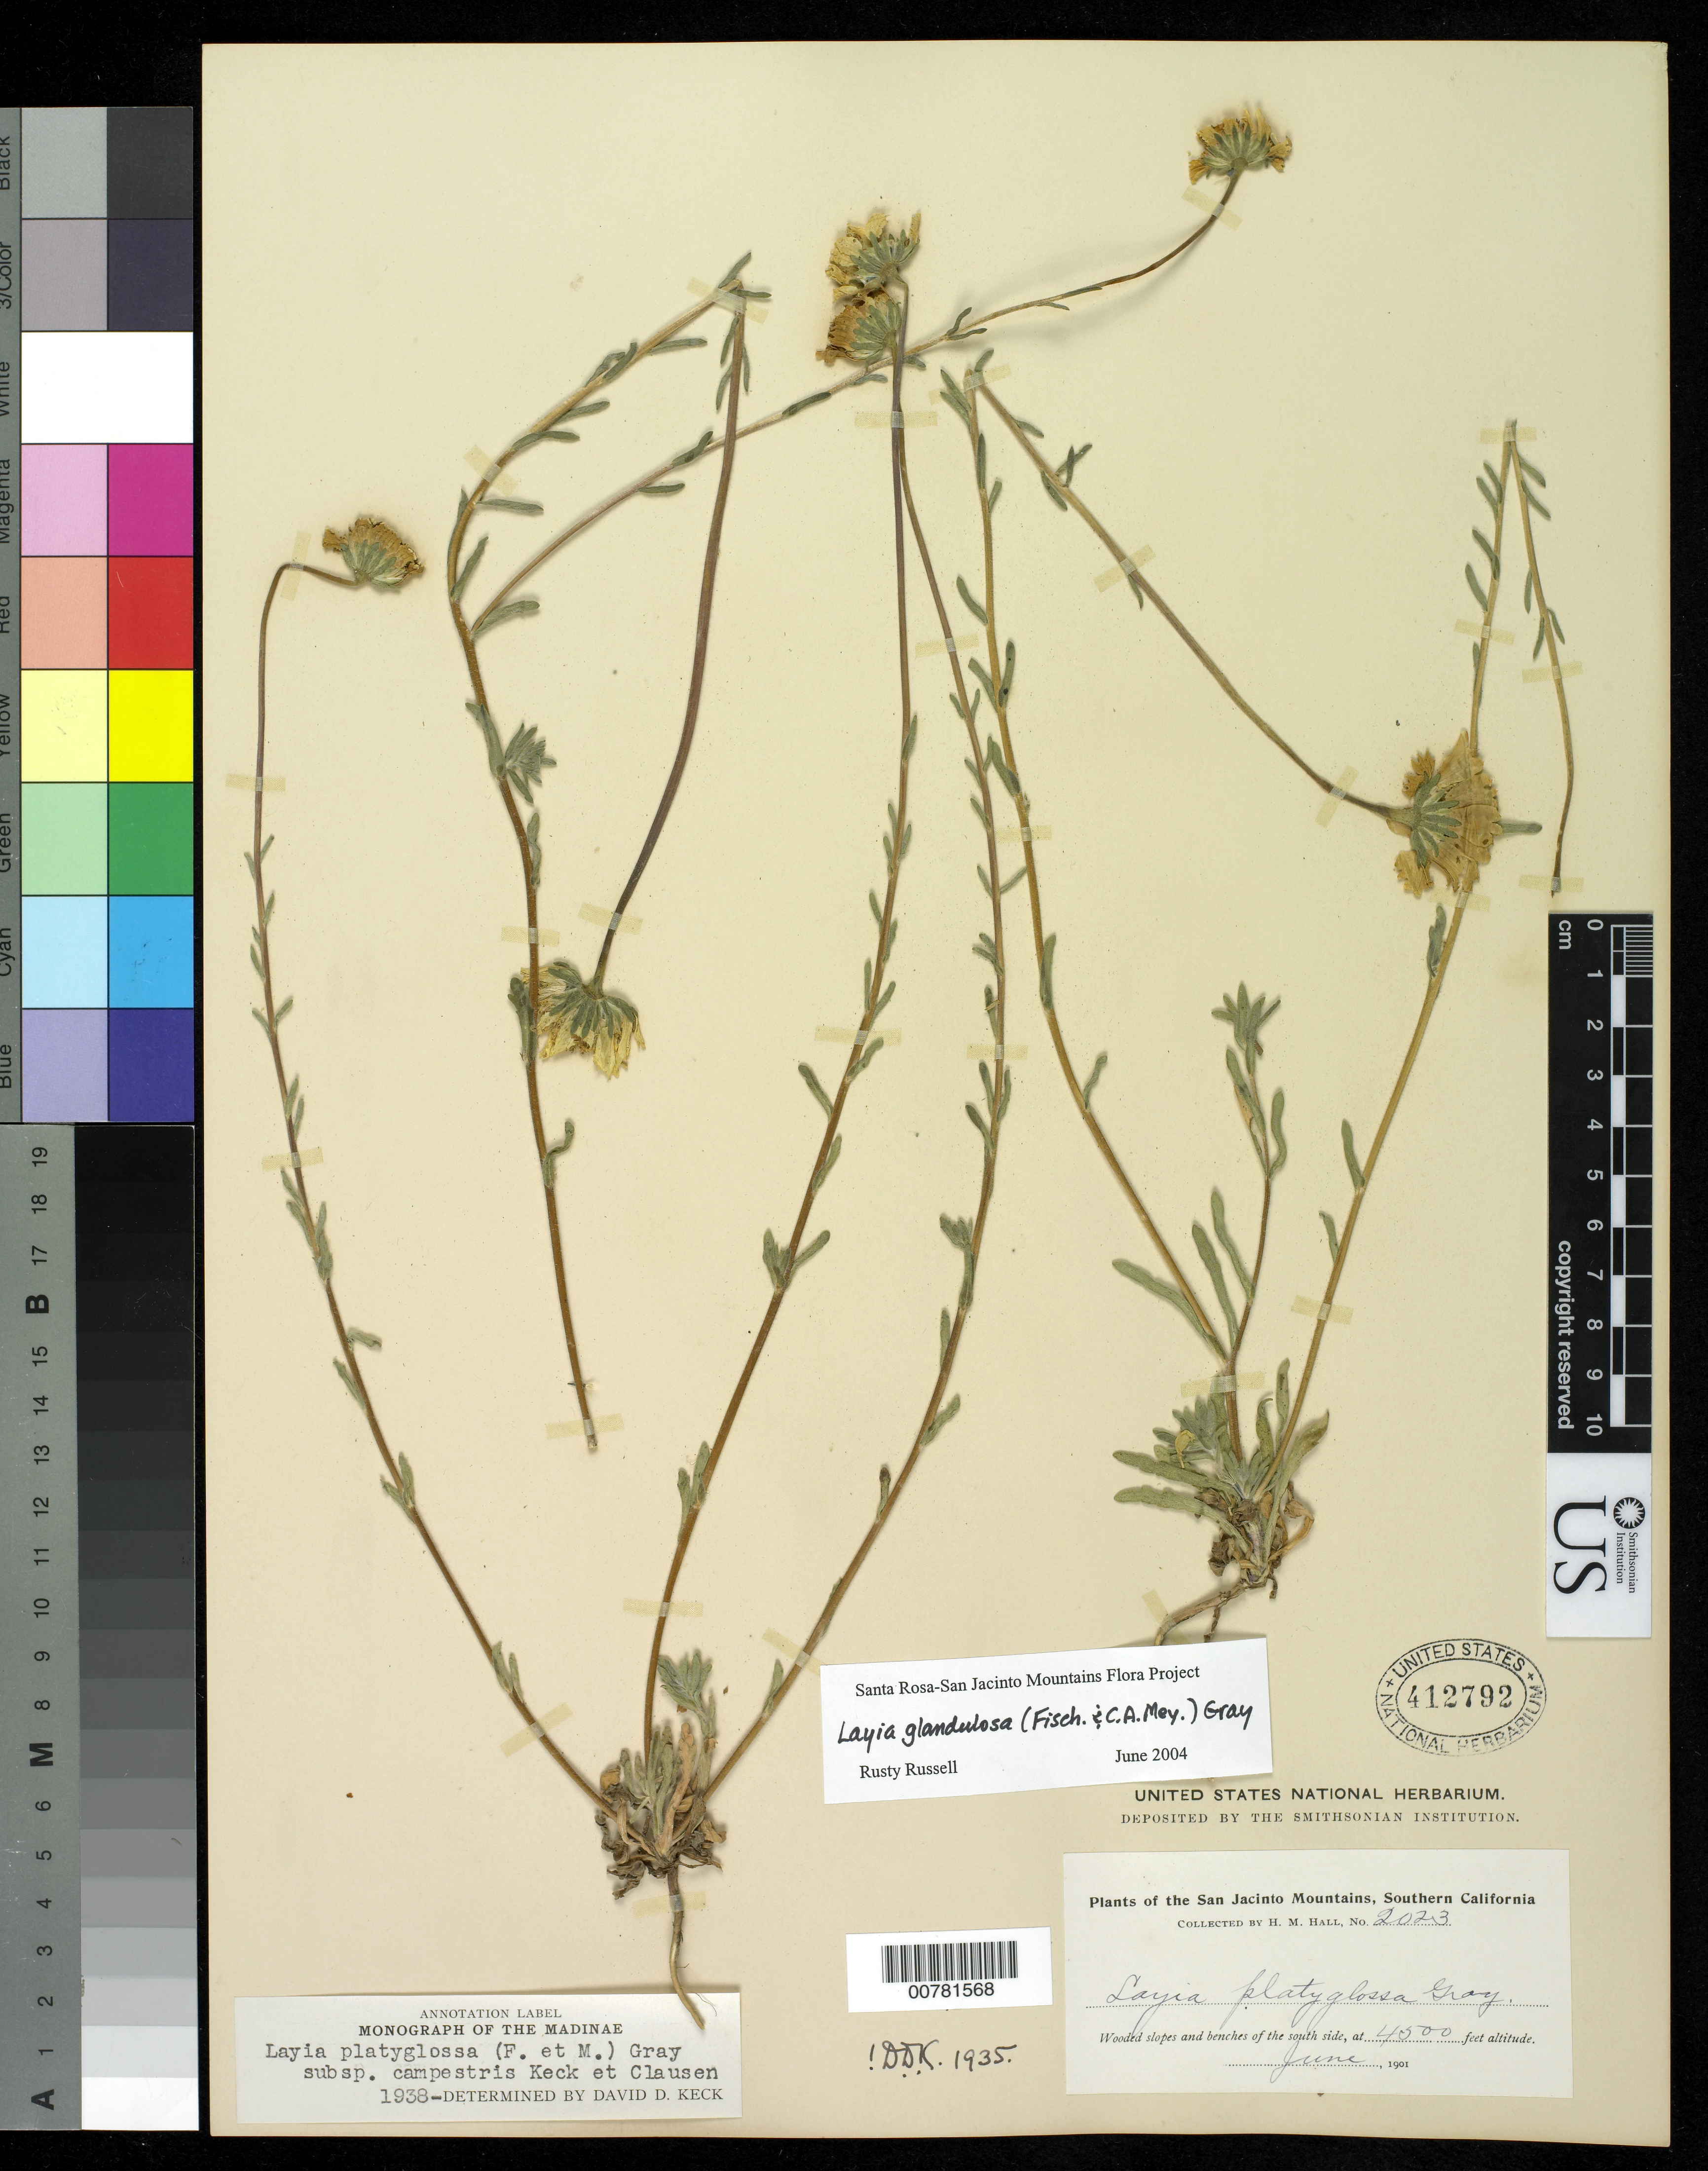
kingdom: Plantae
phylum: Tracheophyta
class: Magnoliopsida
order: Asterales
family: Asteraceae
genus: Layia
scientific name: Layia glandulosa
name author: Hook. & Arn.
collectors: H. M. Hall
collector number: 2023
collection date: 1901-06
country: United States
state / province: California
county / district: Riverside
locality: San Jacinto Mountains, Southern California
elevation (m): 1372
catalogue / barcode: US 412792